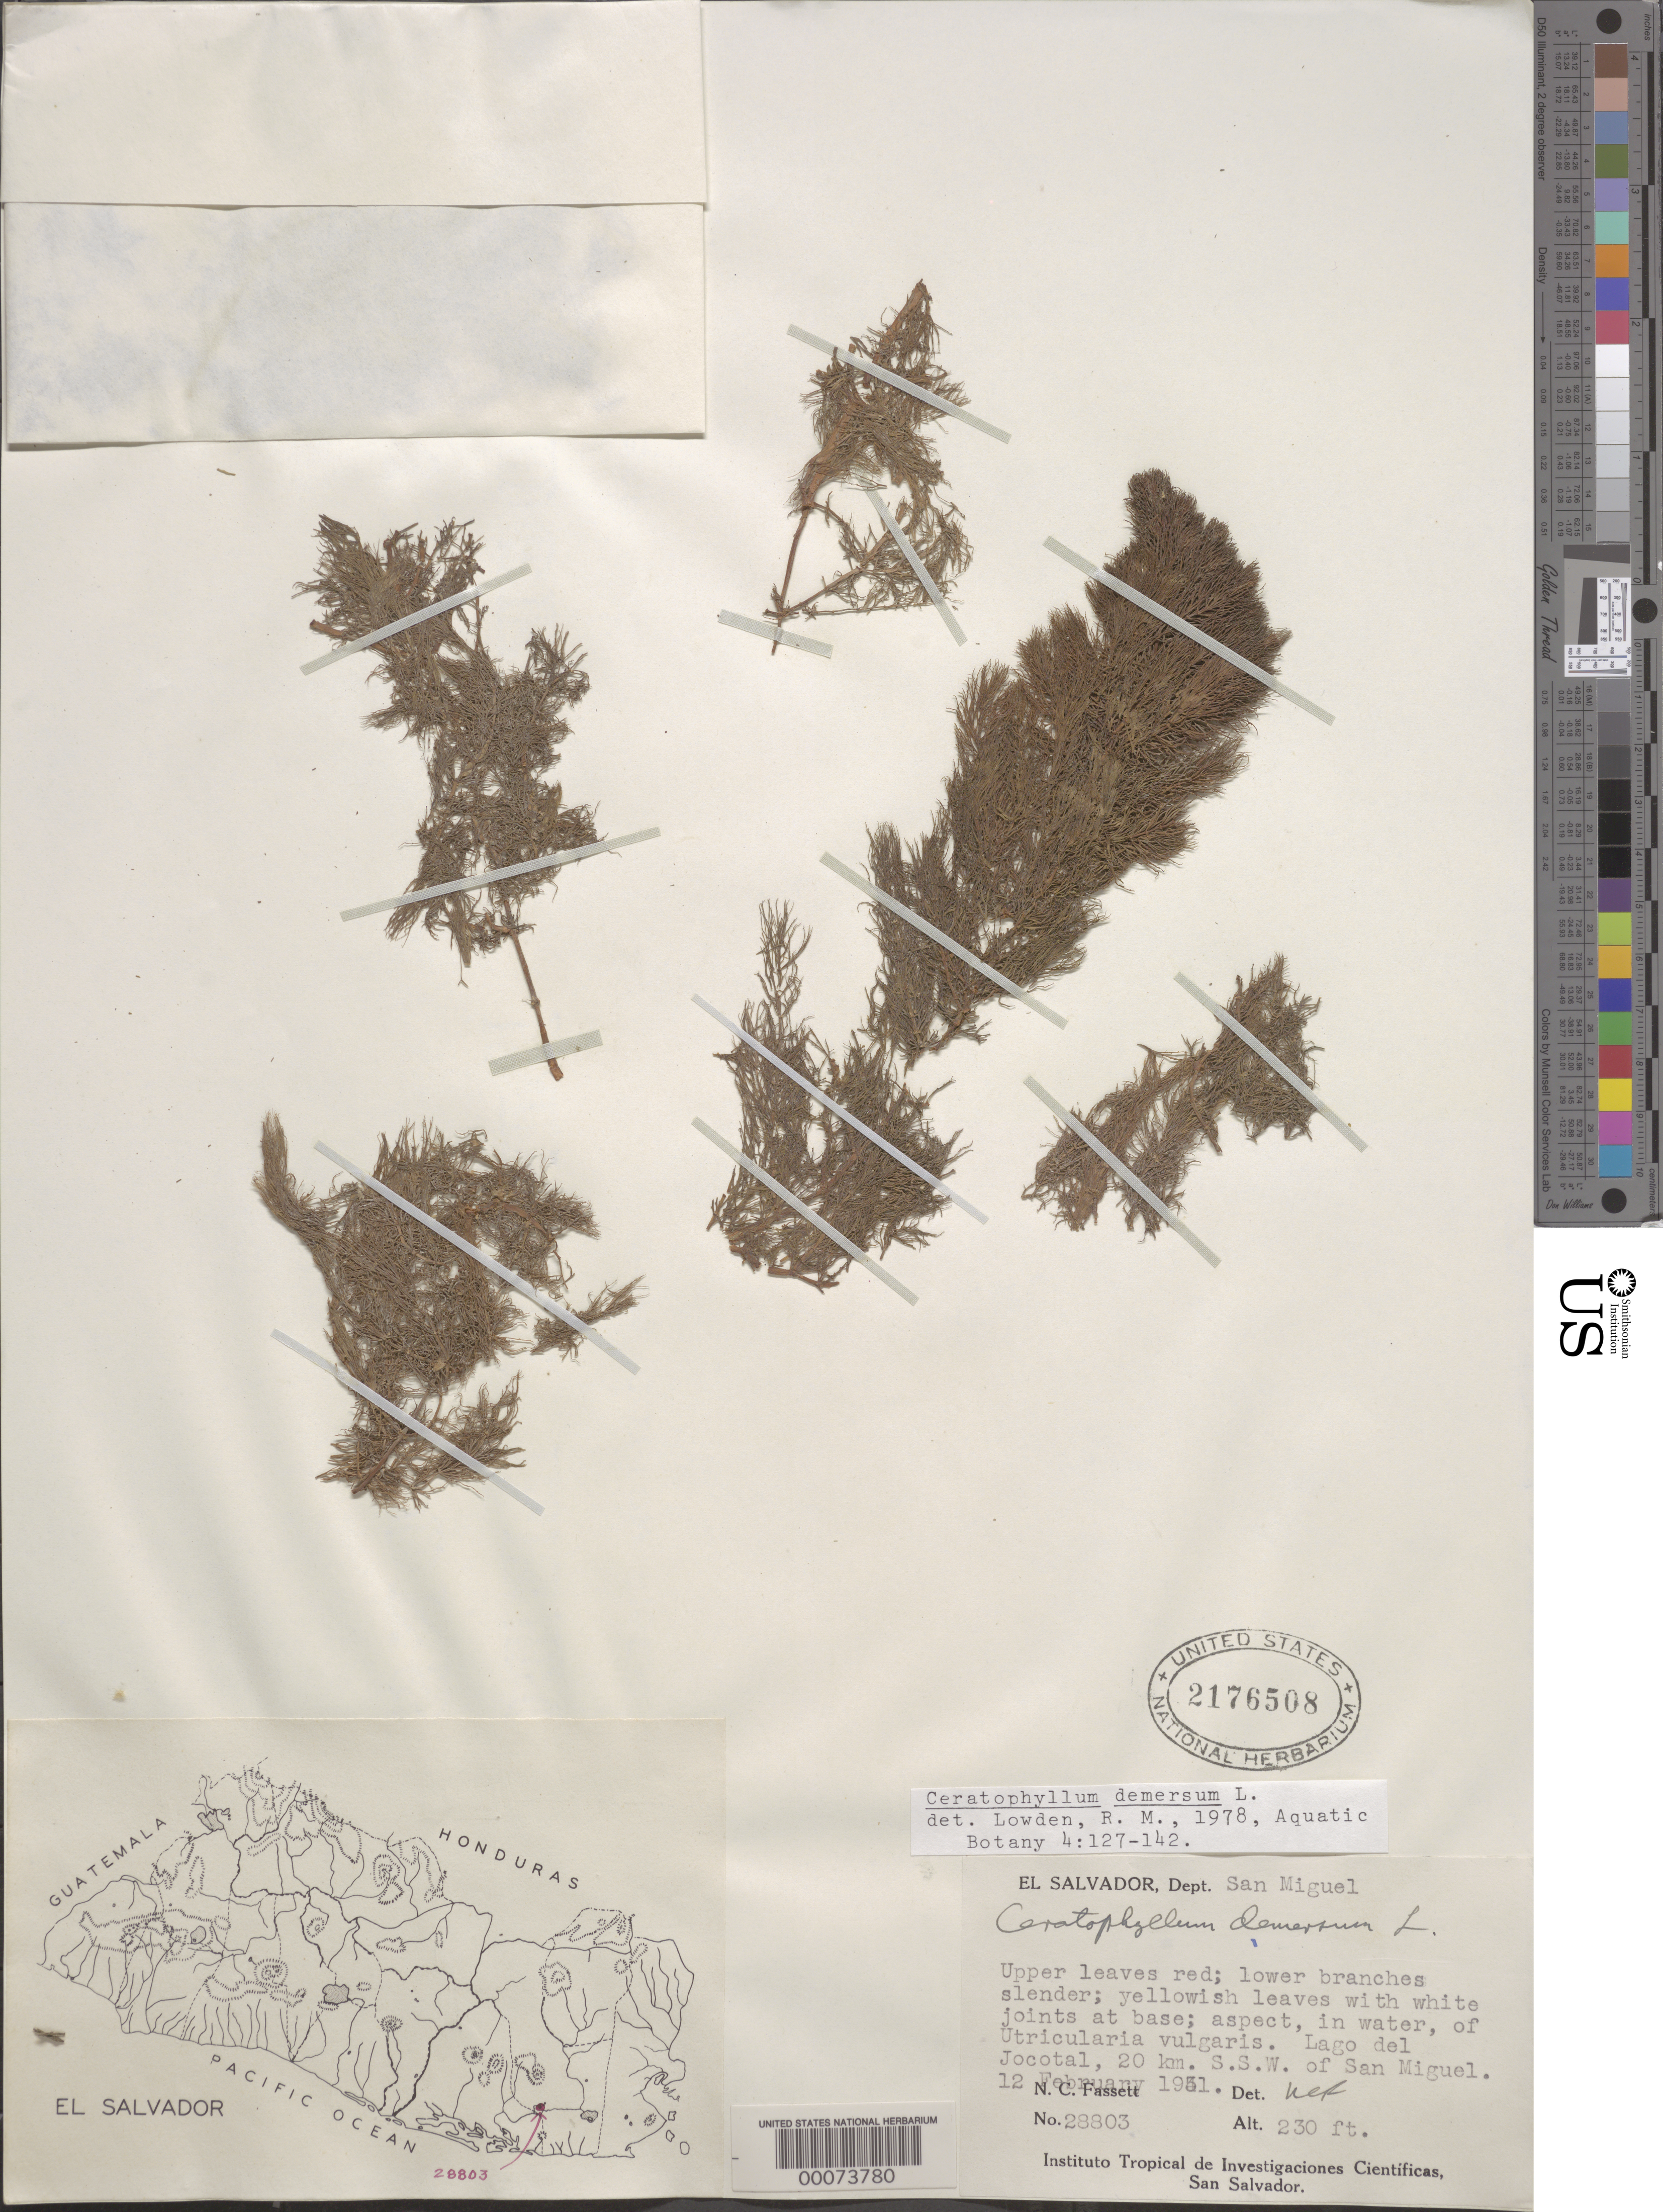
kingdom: Plantae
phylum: Tracheophyta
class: Magnoliopsida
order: Ceratophyllales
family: Ceratophyllaceae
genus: Ceratophyllum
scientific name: Ceratophyllum demersum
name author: L.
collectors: N. C. Fassett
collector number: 28803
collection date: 1951-02-12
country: El Salvador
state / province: San Miguel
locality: Dept. San Miguel. In water, of Utricularia vulgaris. lago del Jocotal, 20 km. S.S.W. of San Miguel.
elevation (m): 70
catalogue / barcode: US 2176508